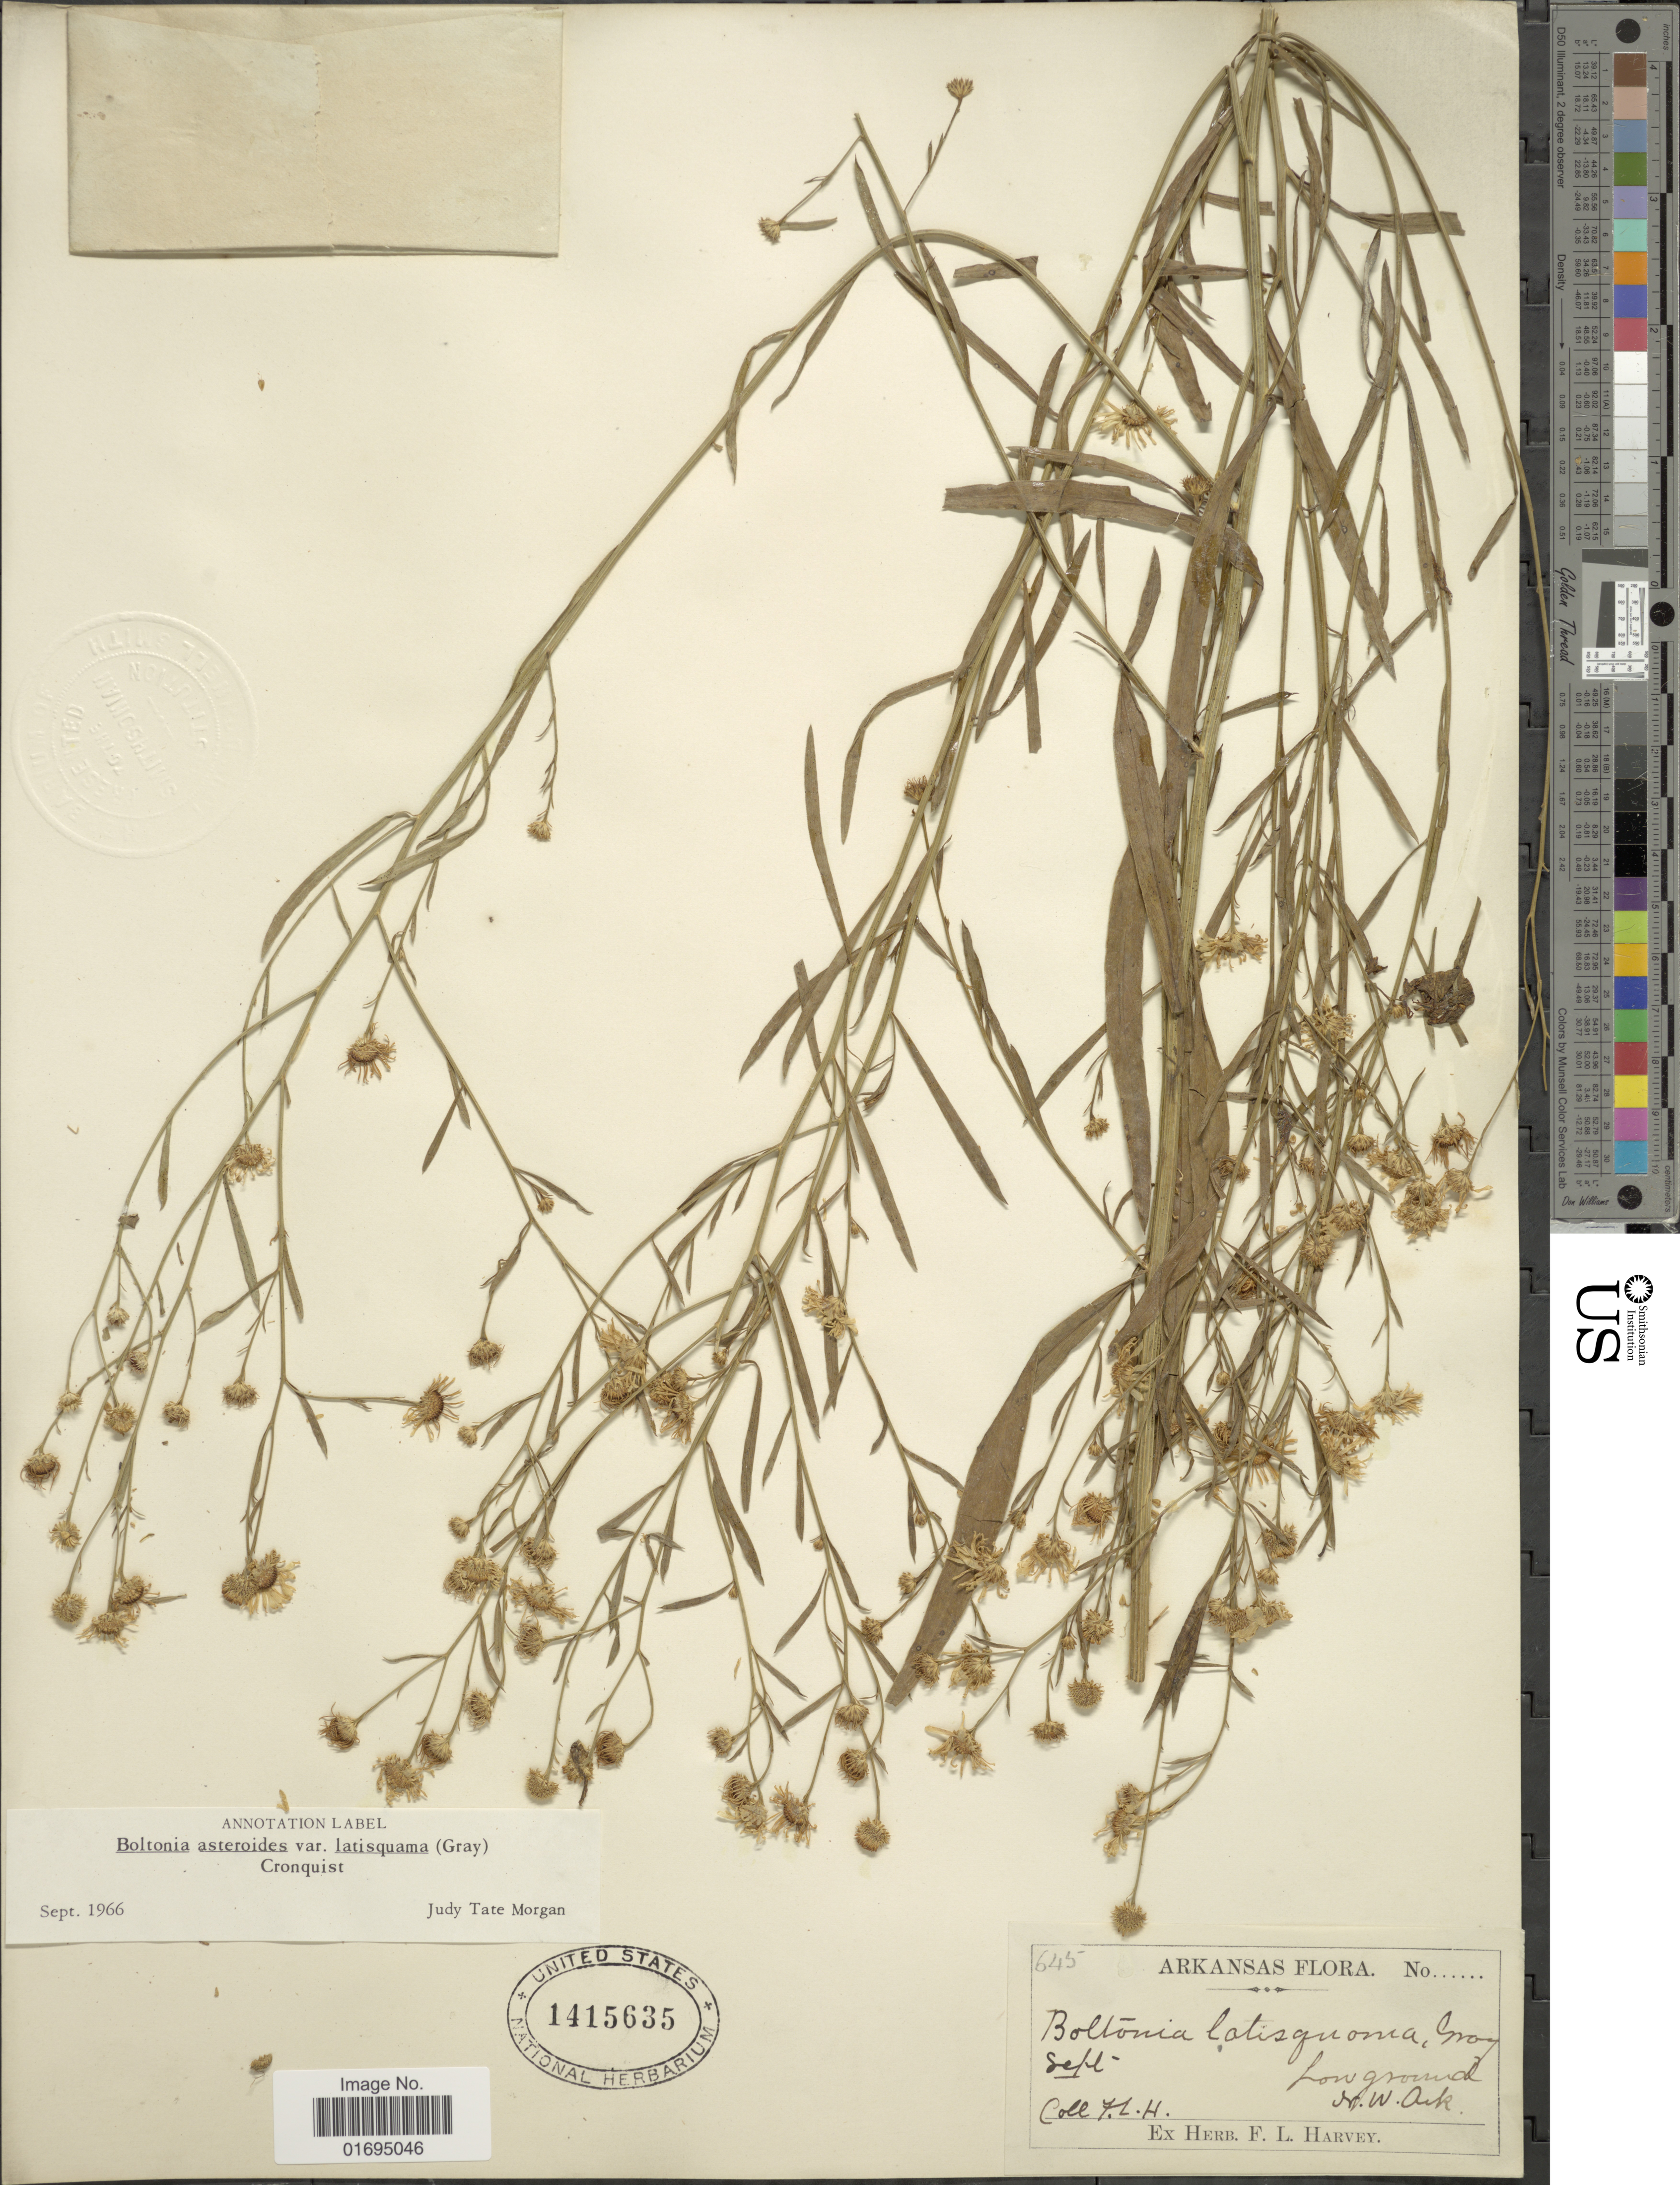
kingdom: Plantae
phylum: Tracheophyta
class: Magnoliopsida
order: Asterales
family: Asteraceae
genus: Boltonia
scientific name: Boltonia asteroides var. latisquama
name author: (A. Gray) Cronq.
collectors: F. L. Harvey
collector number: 645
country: United States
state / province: Arkansas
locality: N. W. Ark.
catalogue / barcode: US 1415635